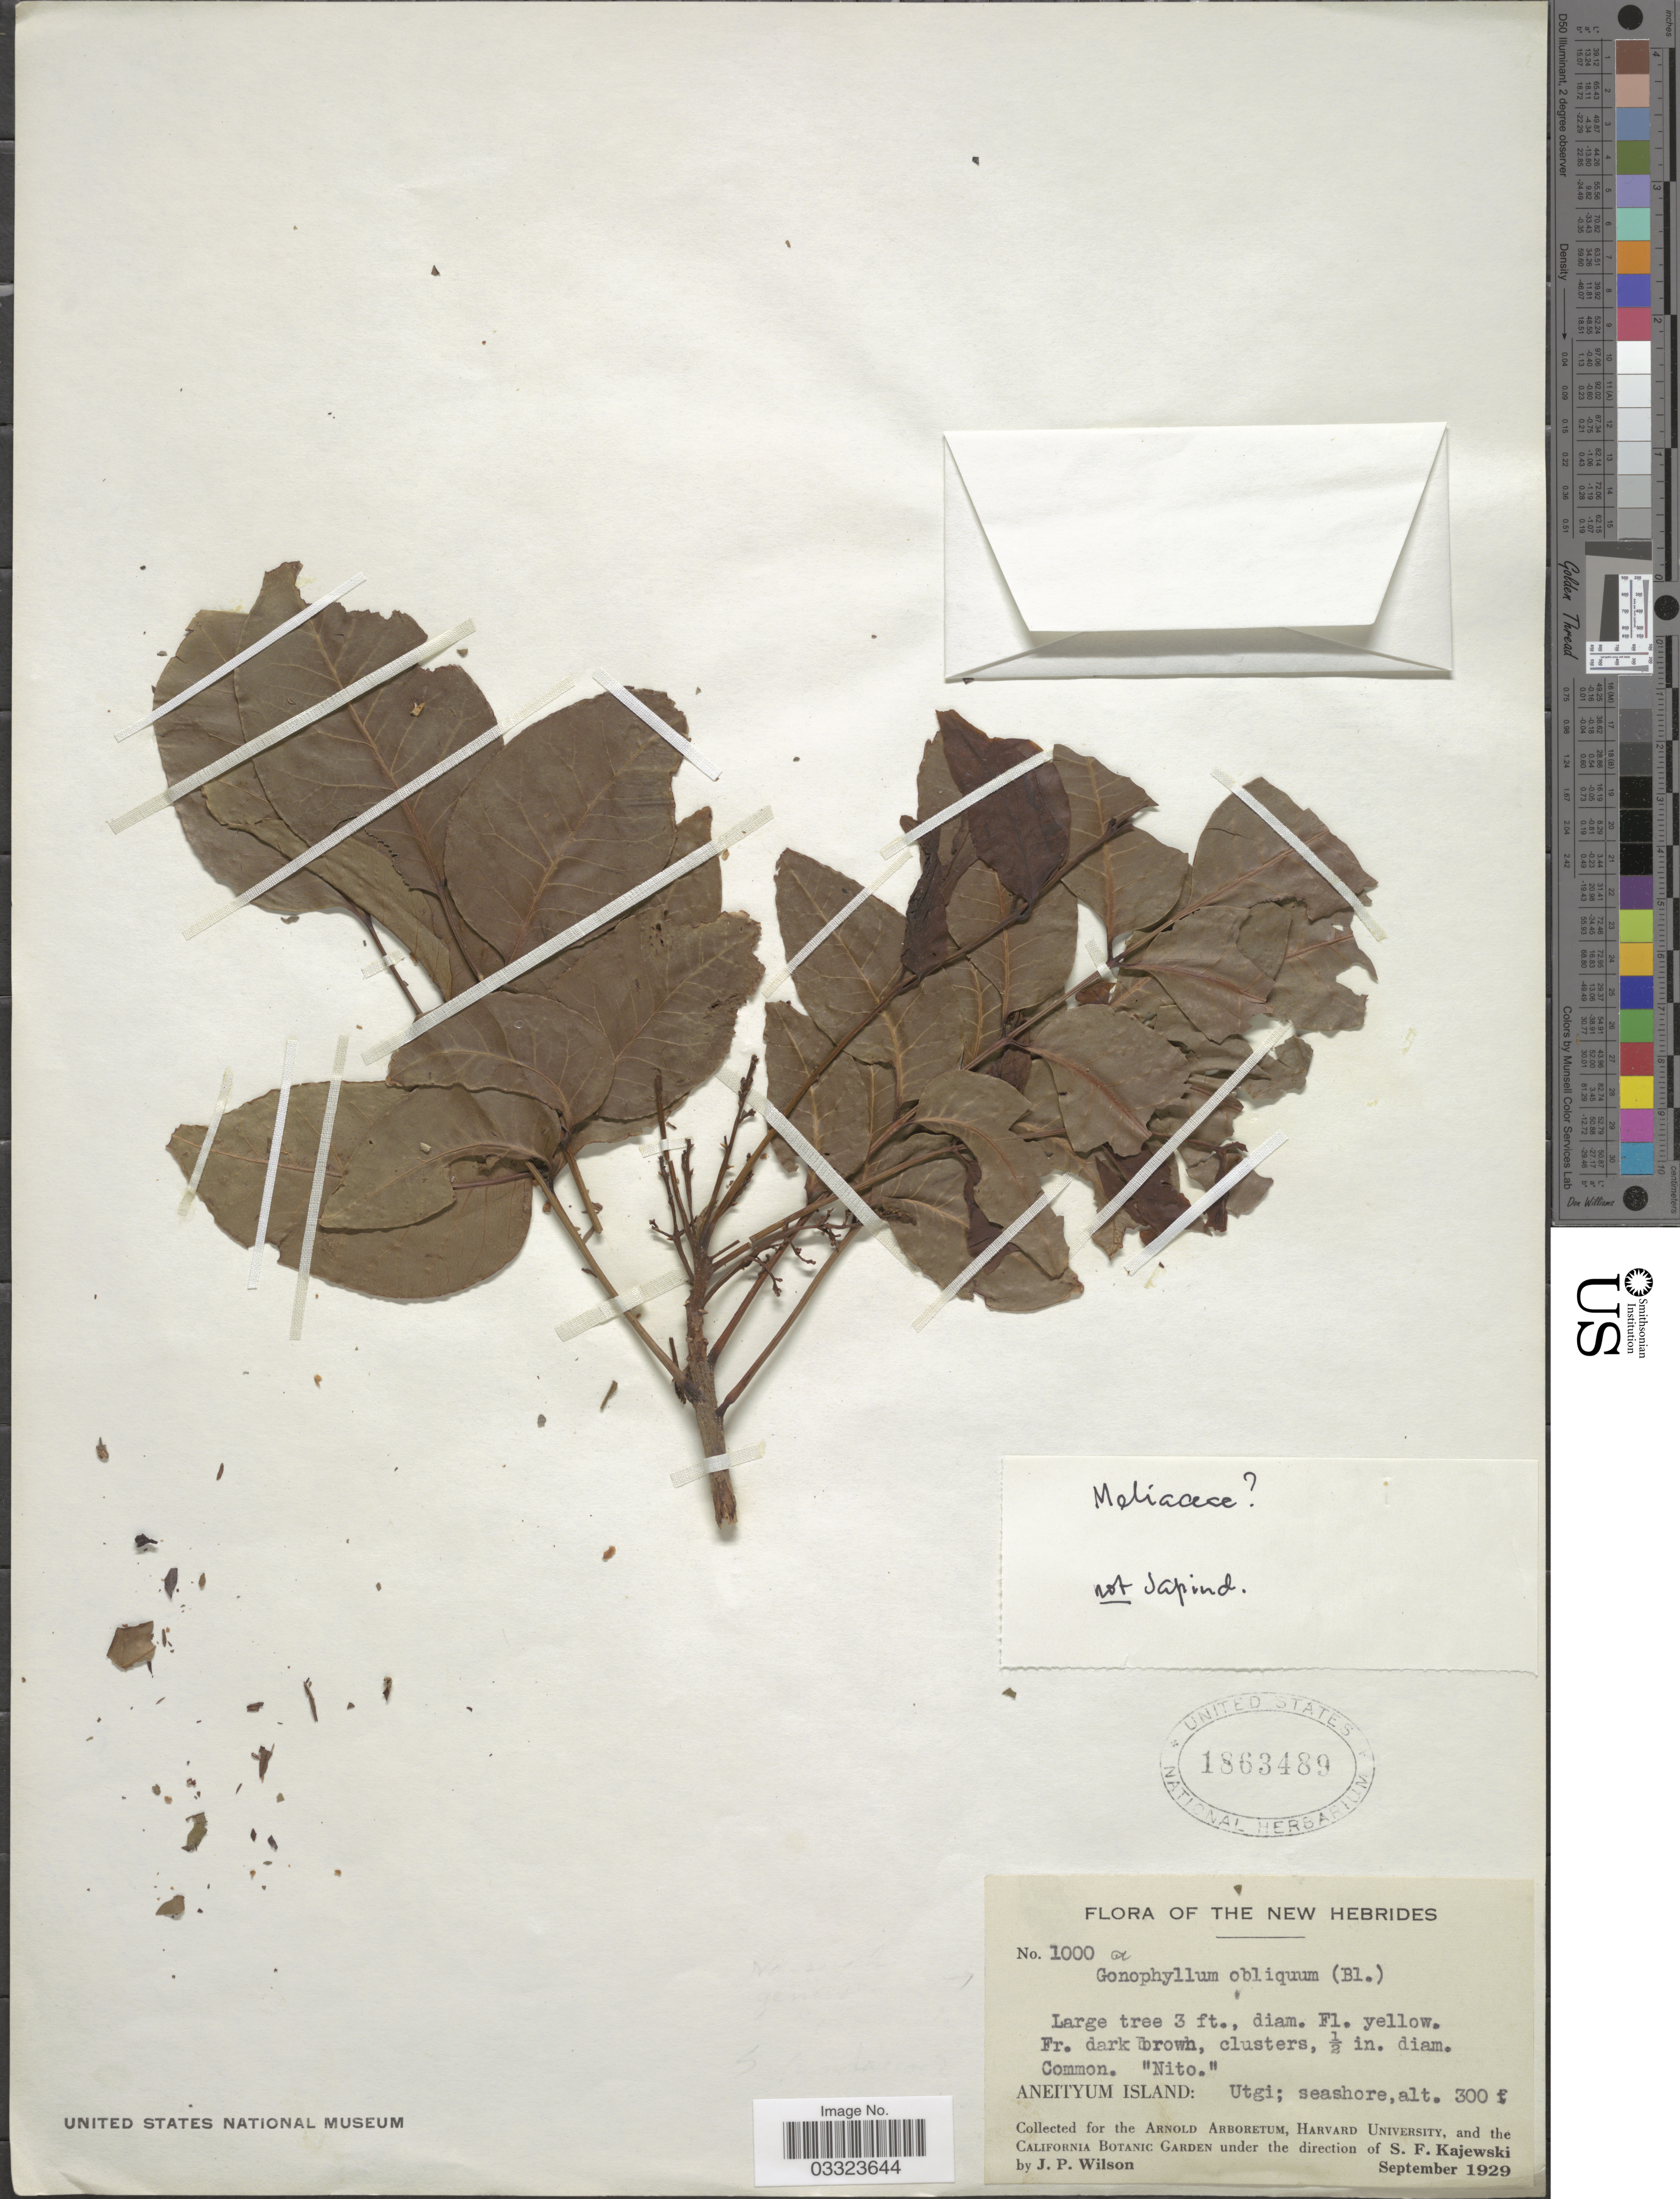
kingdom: Plantae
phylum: Tracheophyta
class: Magnoliopsida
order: Sapindales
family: Meliaceae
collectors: J. P. Wilson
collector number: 1000a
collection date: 1929-09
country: Vanuatu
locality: The New Hebrides. Aneityum Island: Utgi; seahore.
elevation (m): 91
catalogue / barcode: US 1863489